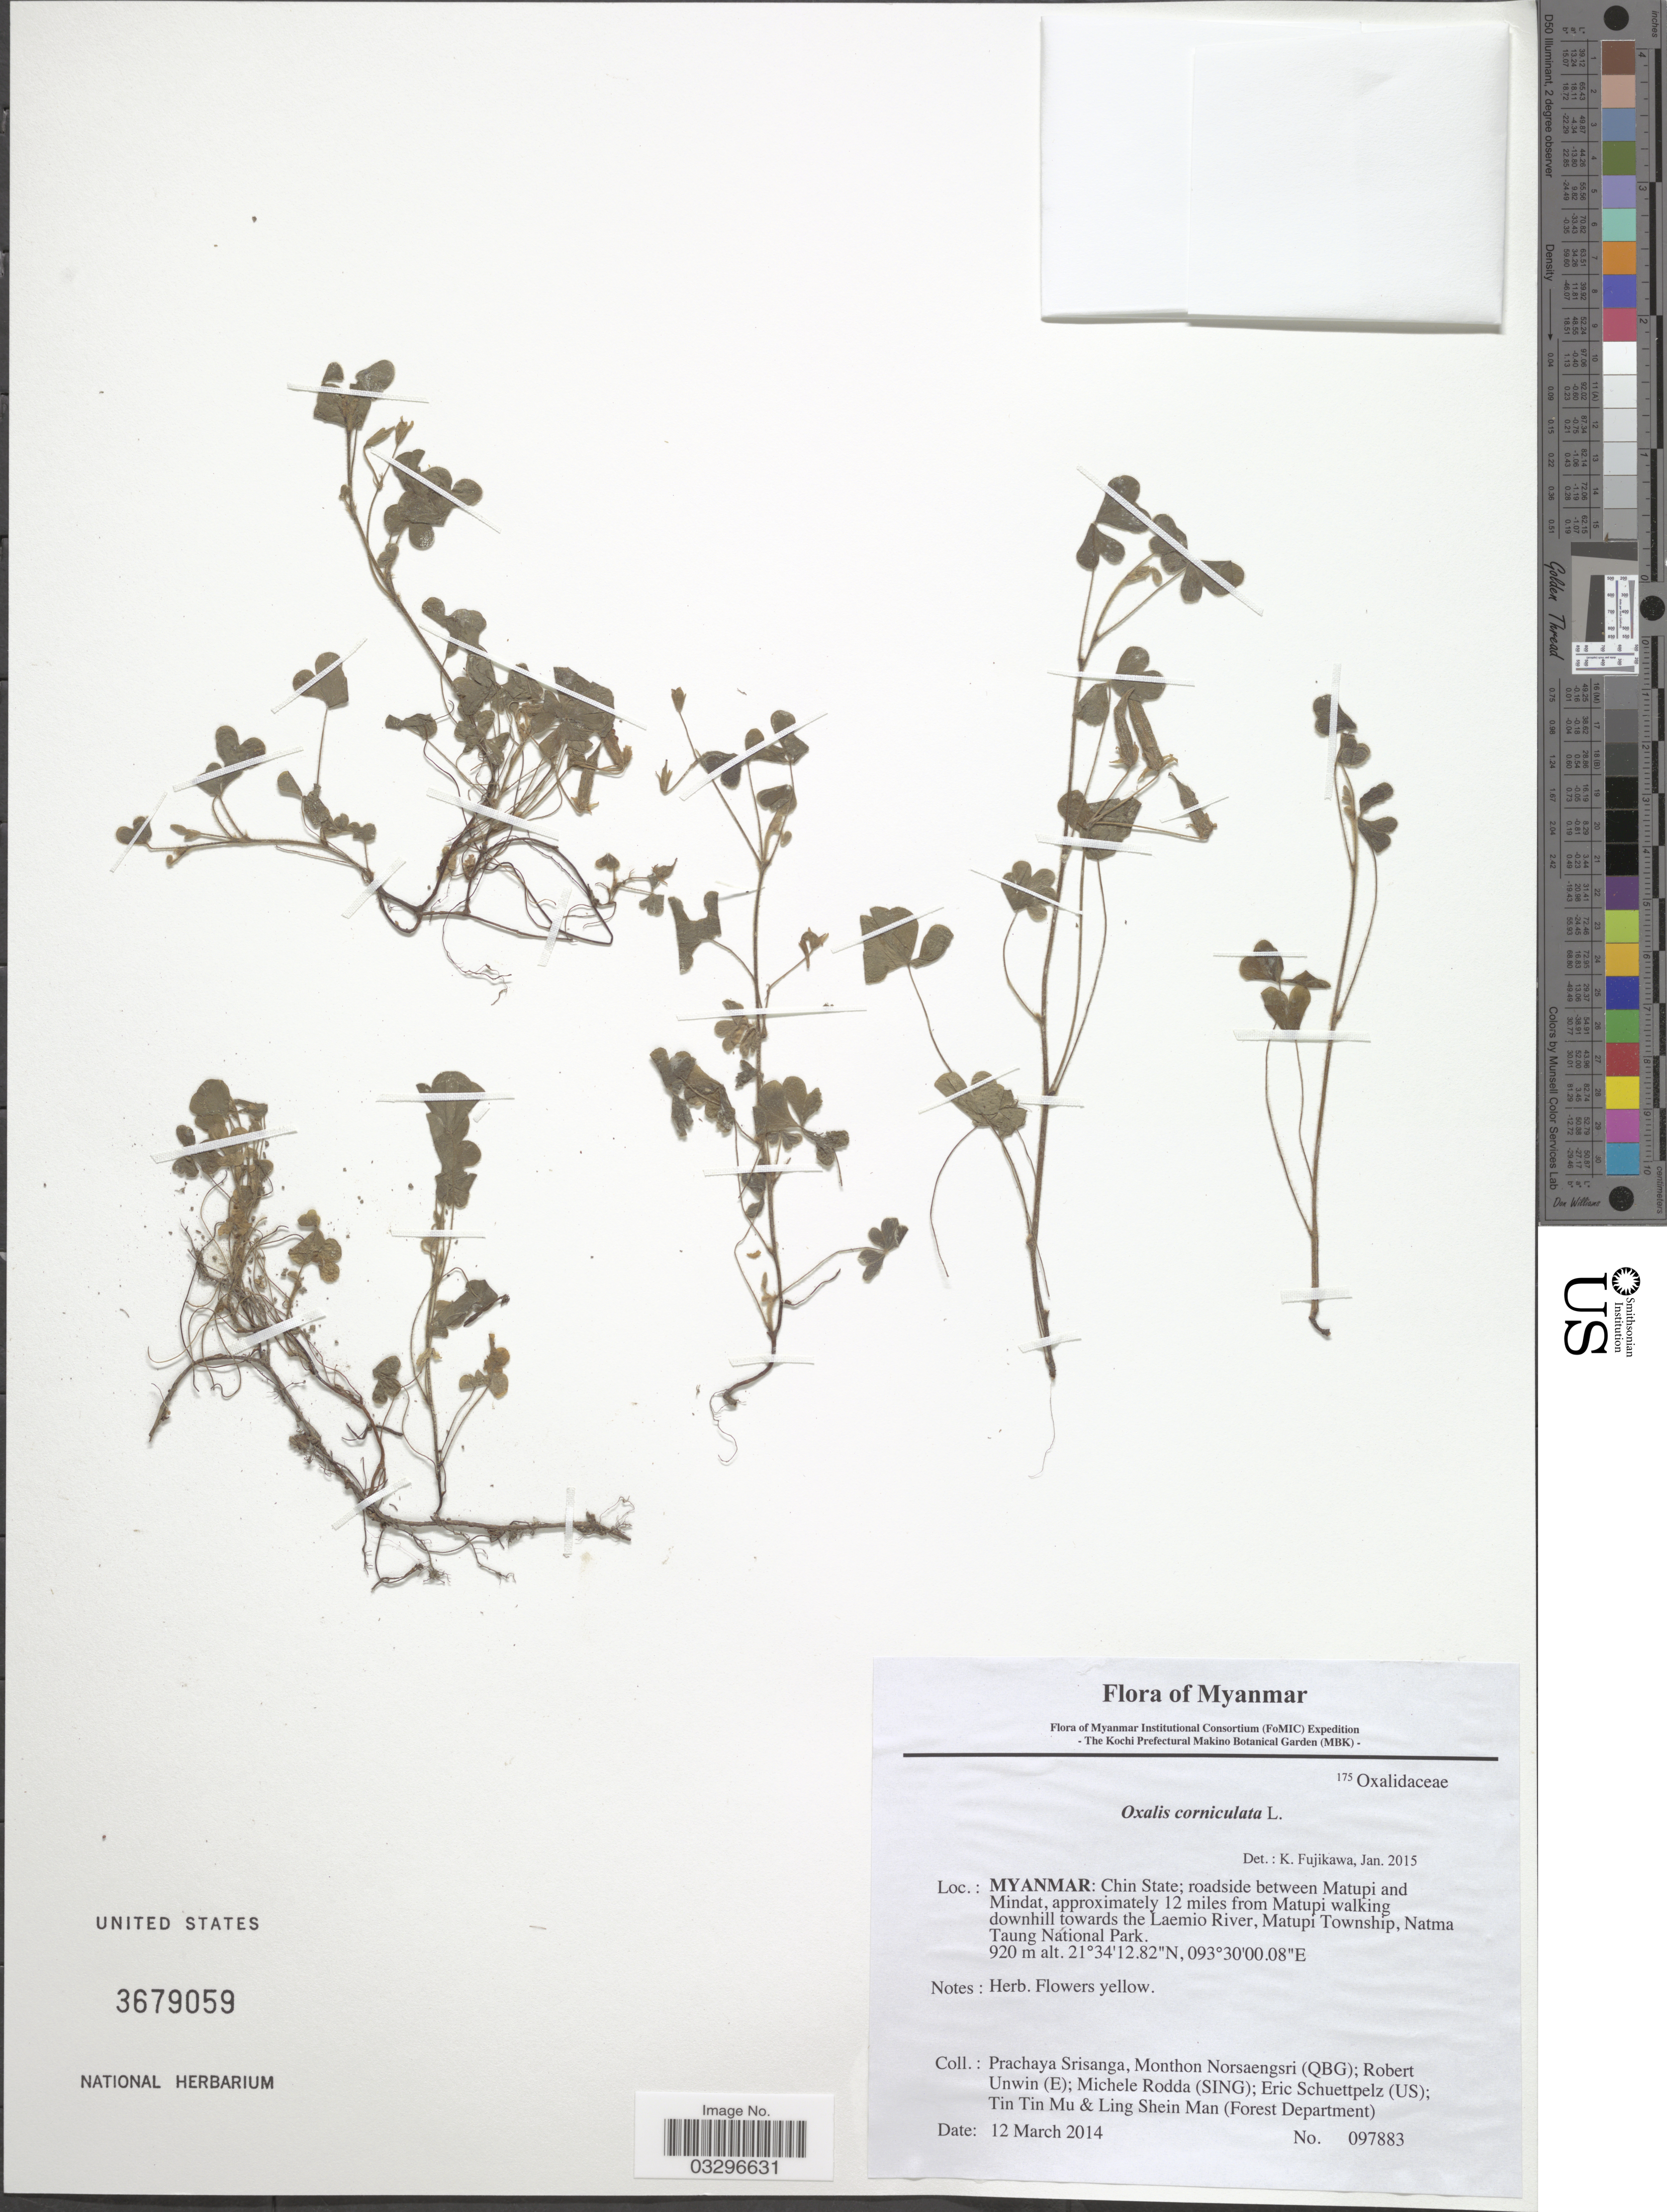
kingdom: Plantae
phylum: Tracheophyta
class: Magnoliopsida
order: Oxalidales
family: Oxalidaceae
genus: Oxalis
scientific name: Oxalis corniculata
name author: L.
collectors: P. Srisanga, M. Norsaengsri, R. Unwin, M. Rodda & et al.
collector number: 097883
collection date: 2014-03-12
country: Myanmar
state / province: Chin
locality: Chin State; roadside between Matupi and Mindat, approximately 12 miles from Matupi walking downhill towards the Laemio River, Matupi Township, Natma Taung National Park.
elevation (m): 920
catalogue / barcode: US 3679059